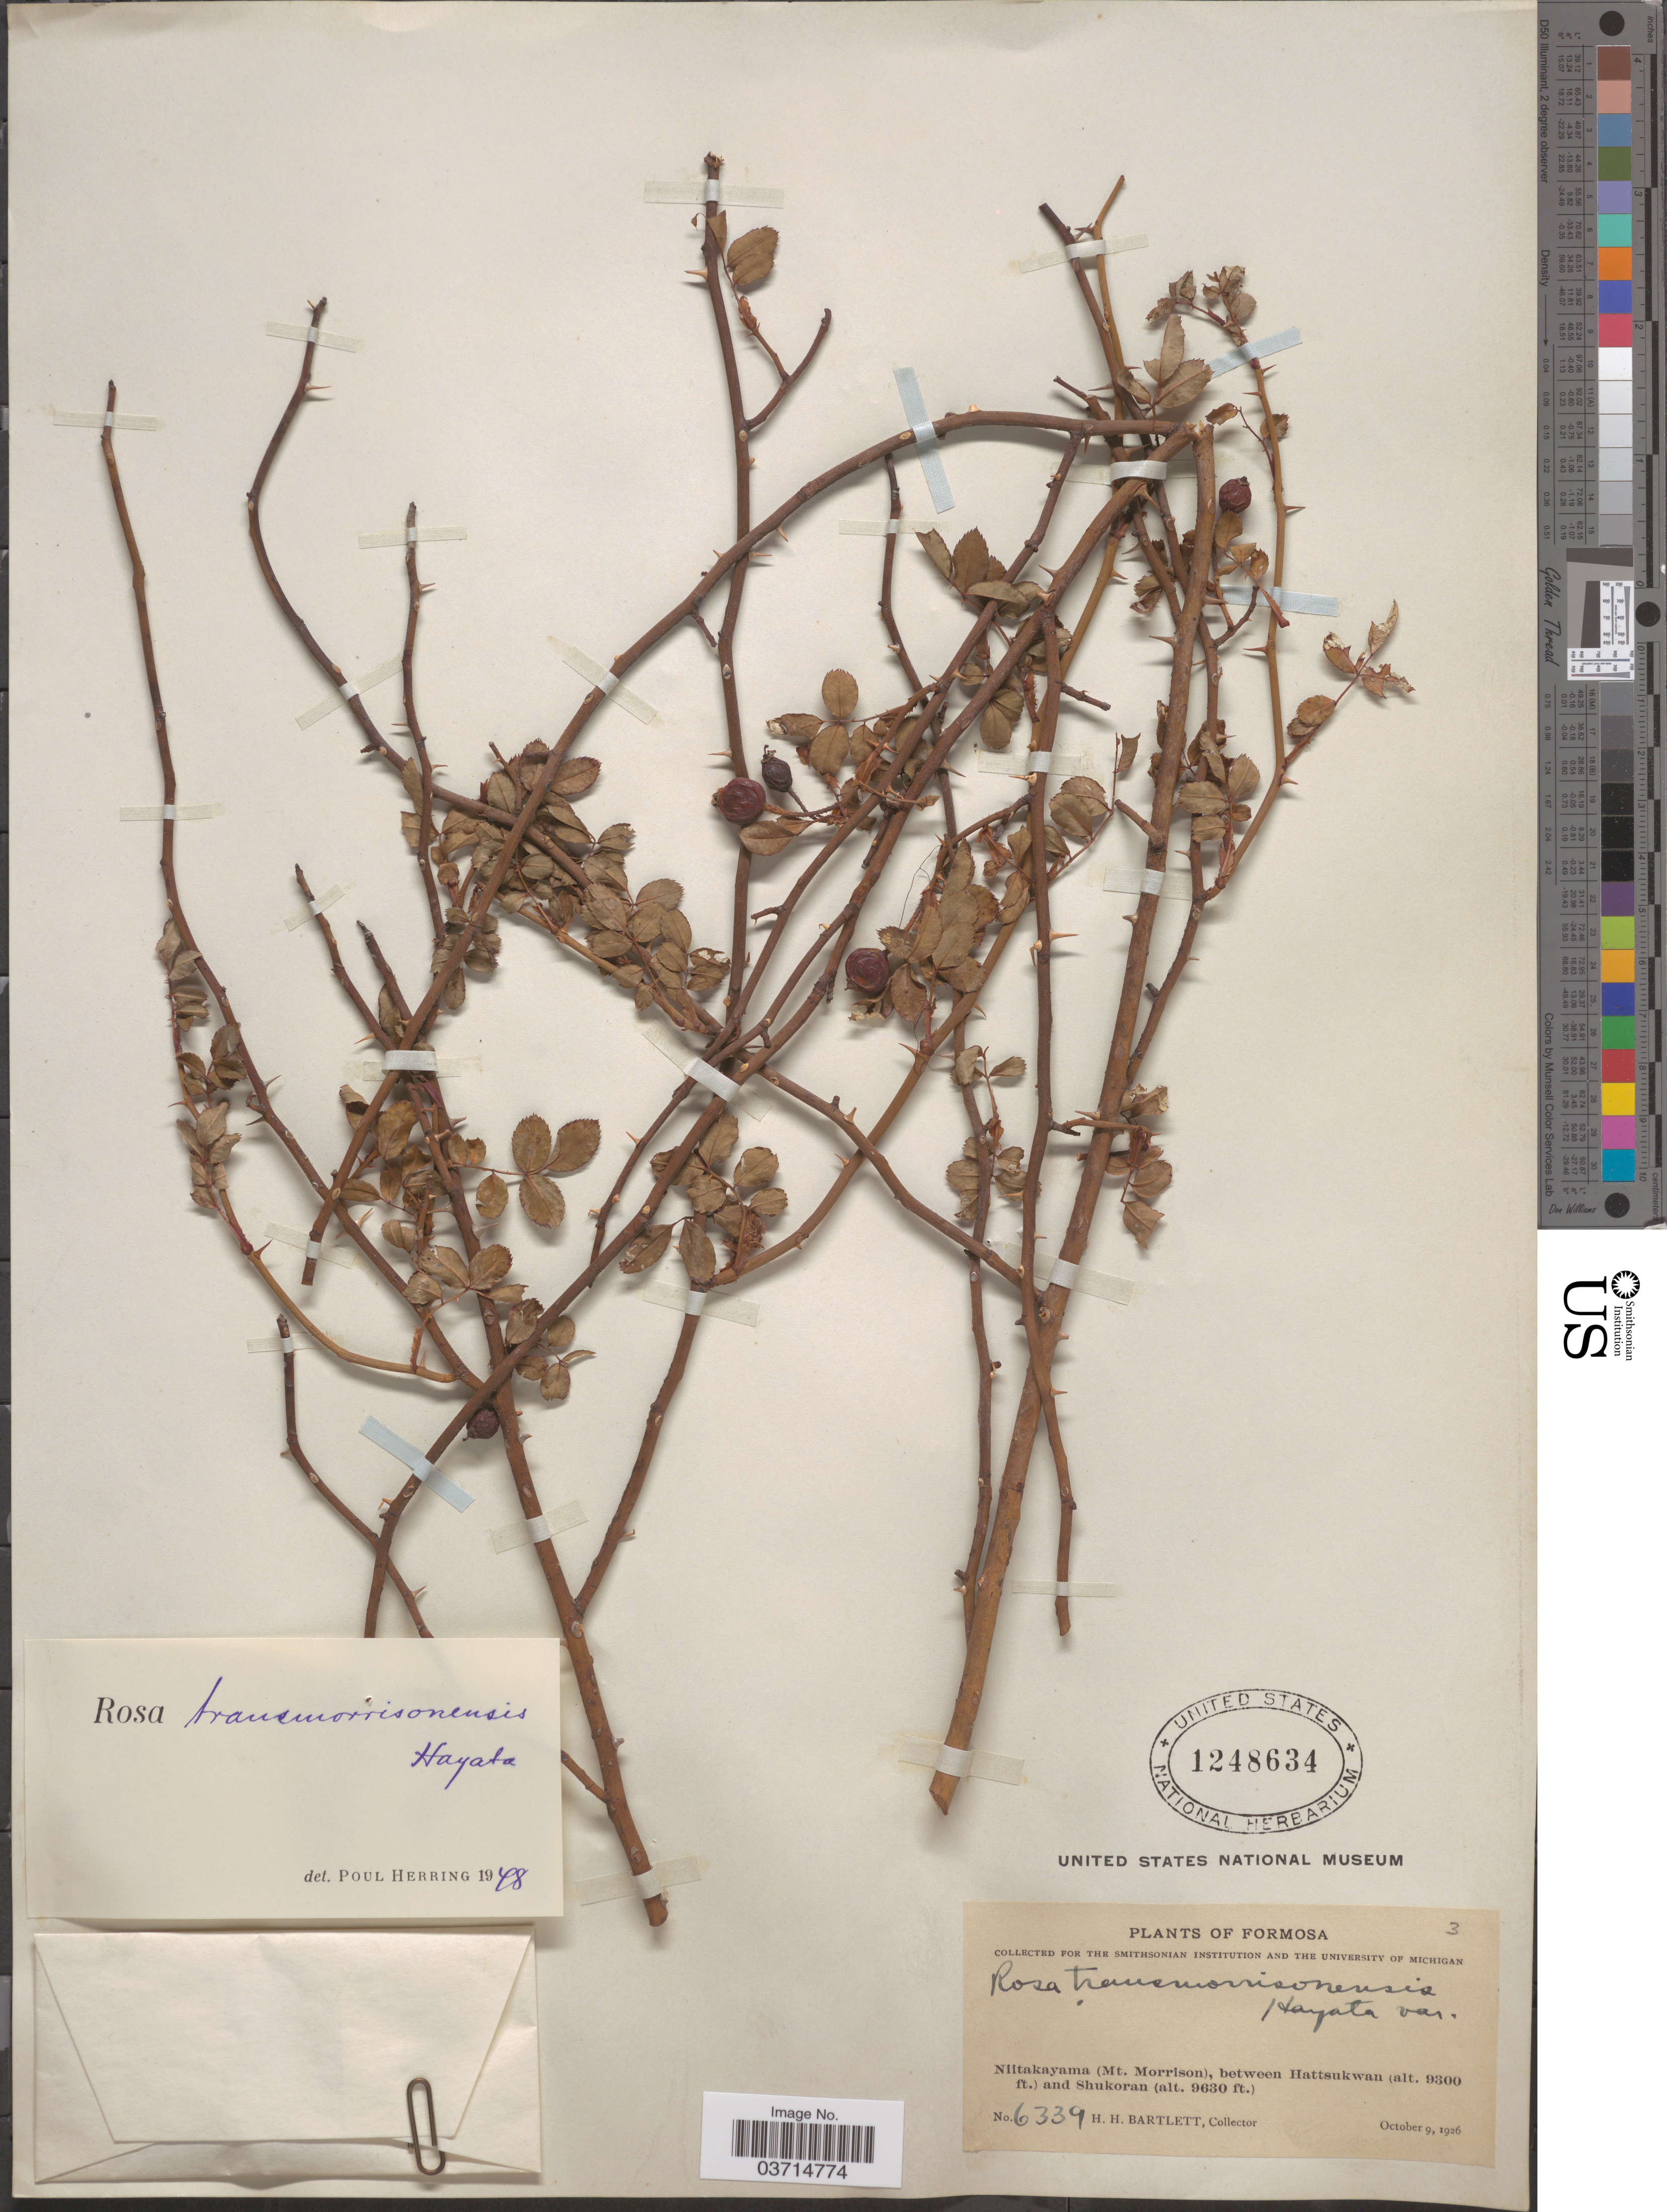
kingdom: Plantae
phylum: Tracheophyta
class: Magnoliopsida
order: Rosales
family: Rosaceae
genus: Rosa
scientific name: Rosa transmorrisonensis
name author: Hayata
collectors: H. H. Bartlett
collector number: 6339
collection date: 1926-10-09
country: Taiwan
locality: Formosa. Niitakayama (Mt. Morrison), between Hattsukwan and Shukoran.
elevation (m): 2835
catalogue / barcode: US 1248634